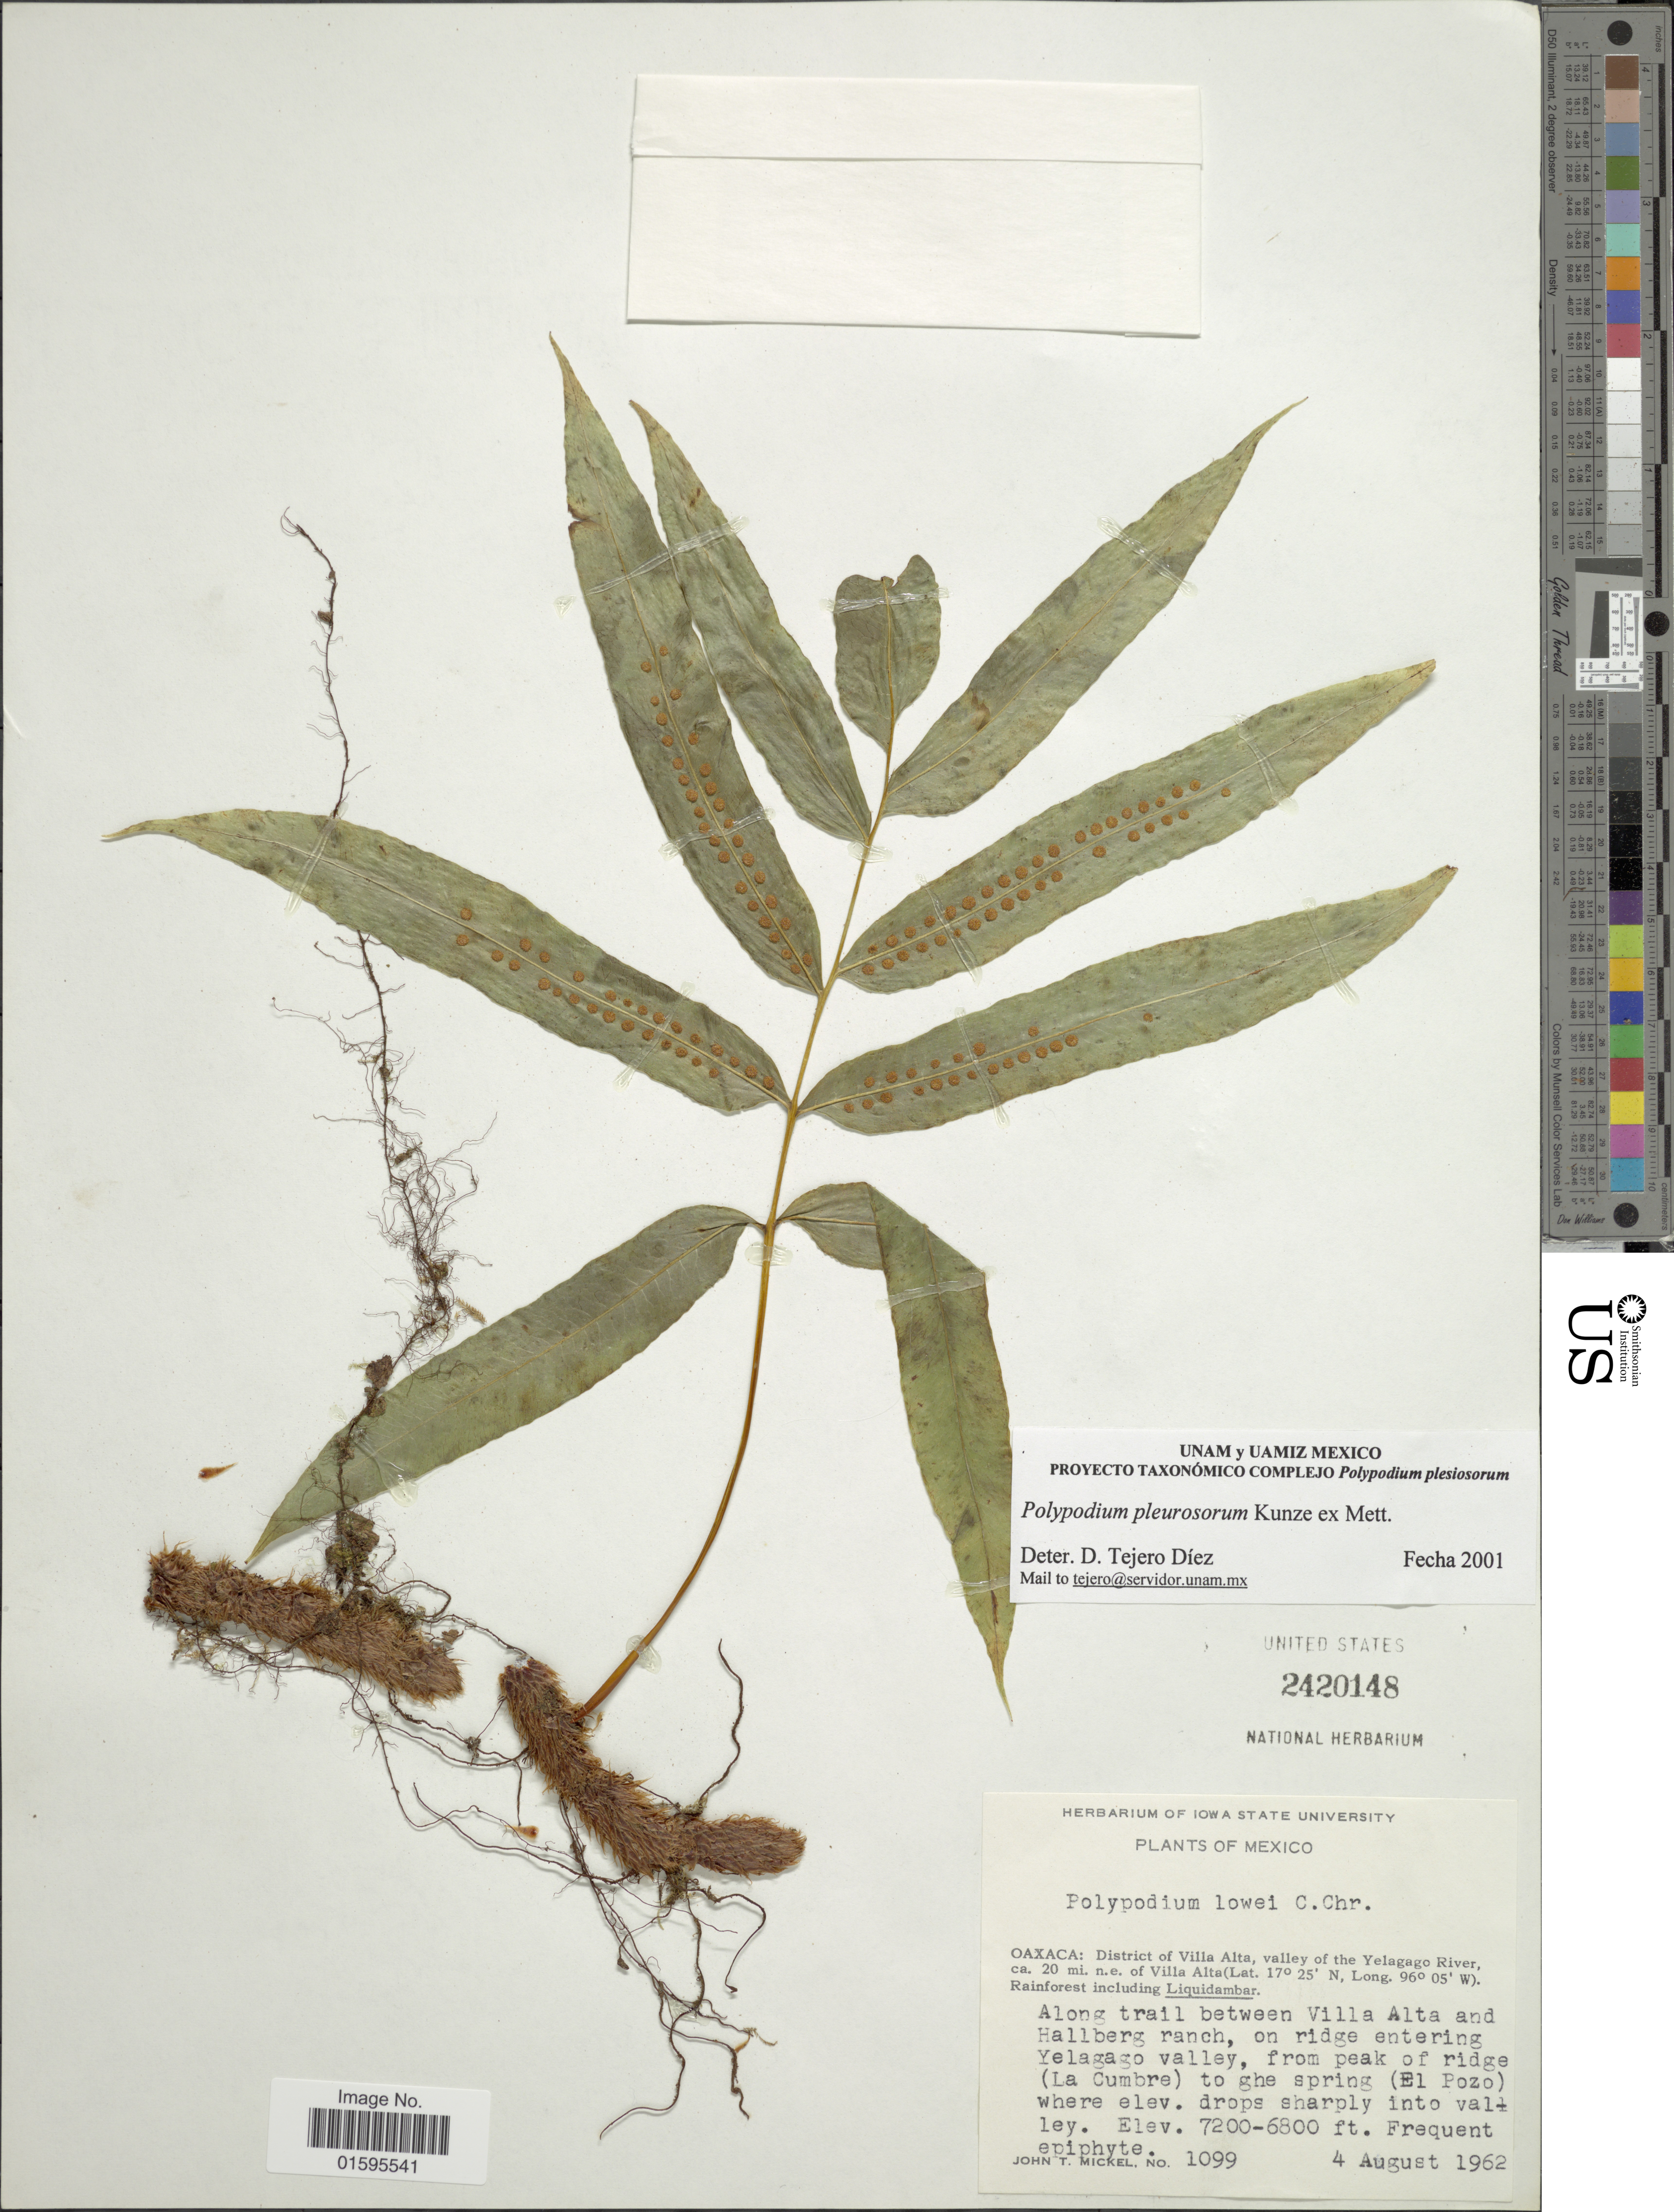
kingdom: Plantae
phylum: Tracheophyta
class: Polypodiopsida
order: Polypodiales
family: Polypodiaceae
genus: Polypodium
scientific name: Polypodium pleurosorum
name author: Kunze ex Mett.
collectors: J. T. Mickel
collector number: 1099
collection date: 1962-08-04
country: Mexico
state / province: Oaxaca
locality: Oaxaca: District of Villa Alta, valley of the Yelagago River, ca 20 mi n.e. of Villa Alta, along trail between Villa Alta and Hallberg ranch, on ridges entering Yelagago valley, from peak of ridge (La Cumbre) to the spring (El Pozo)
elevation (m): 2073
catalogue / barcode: US 2420148